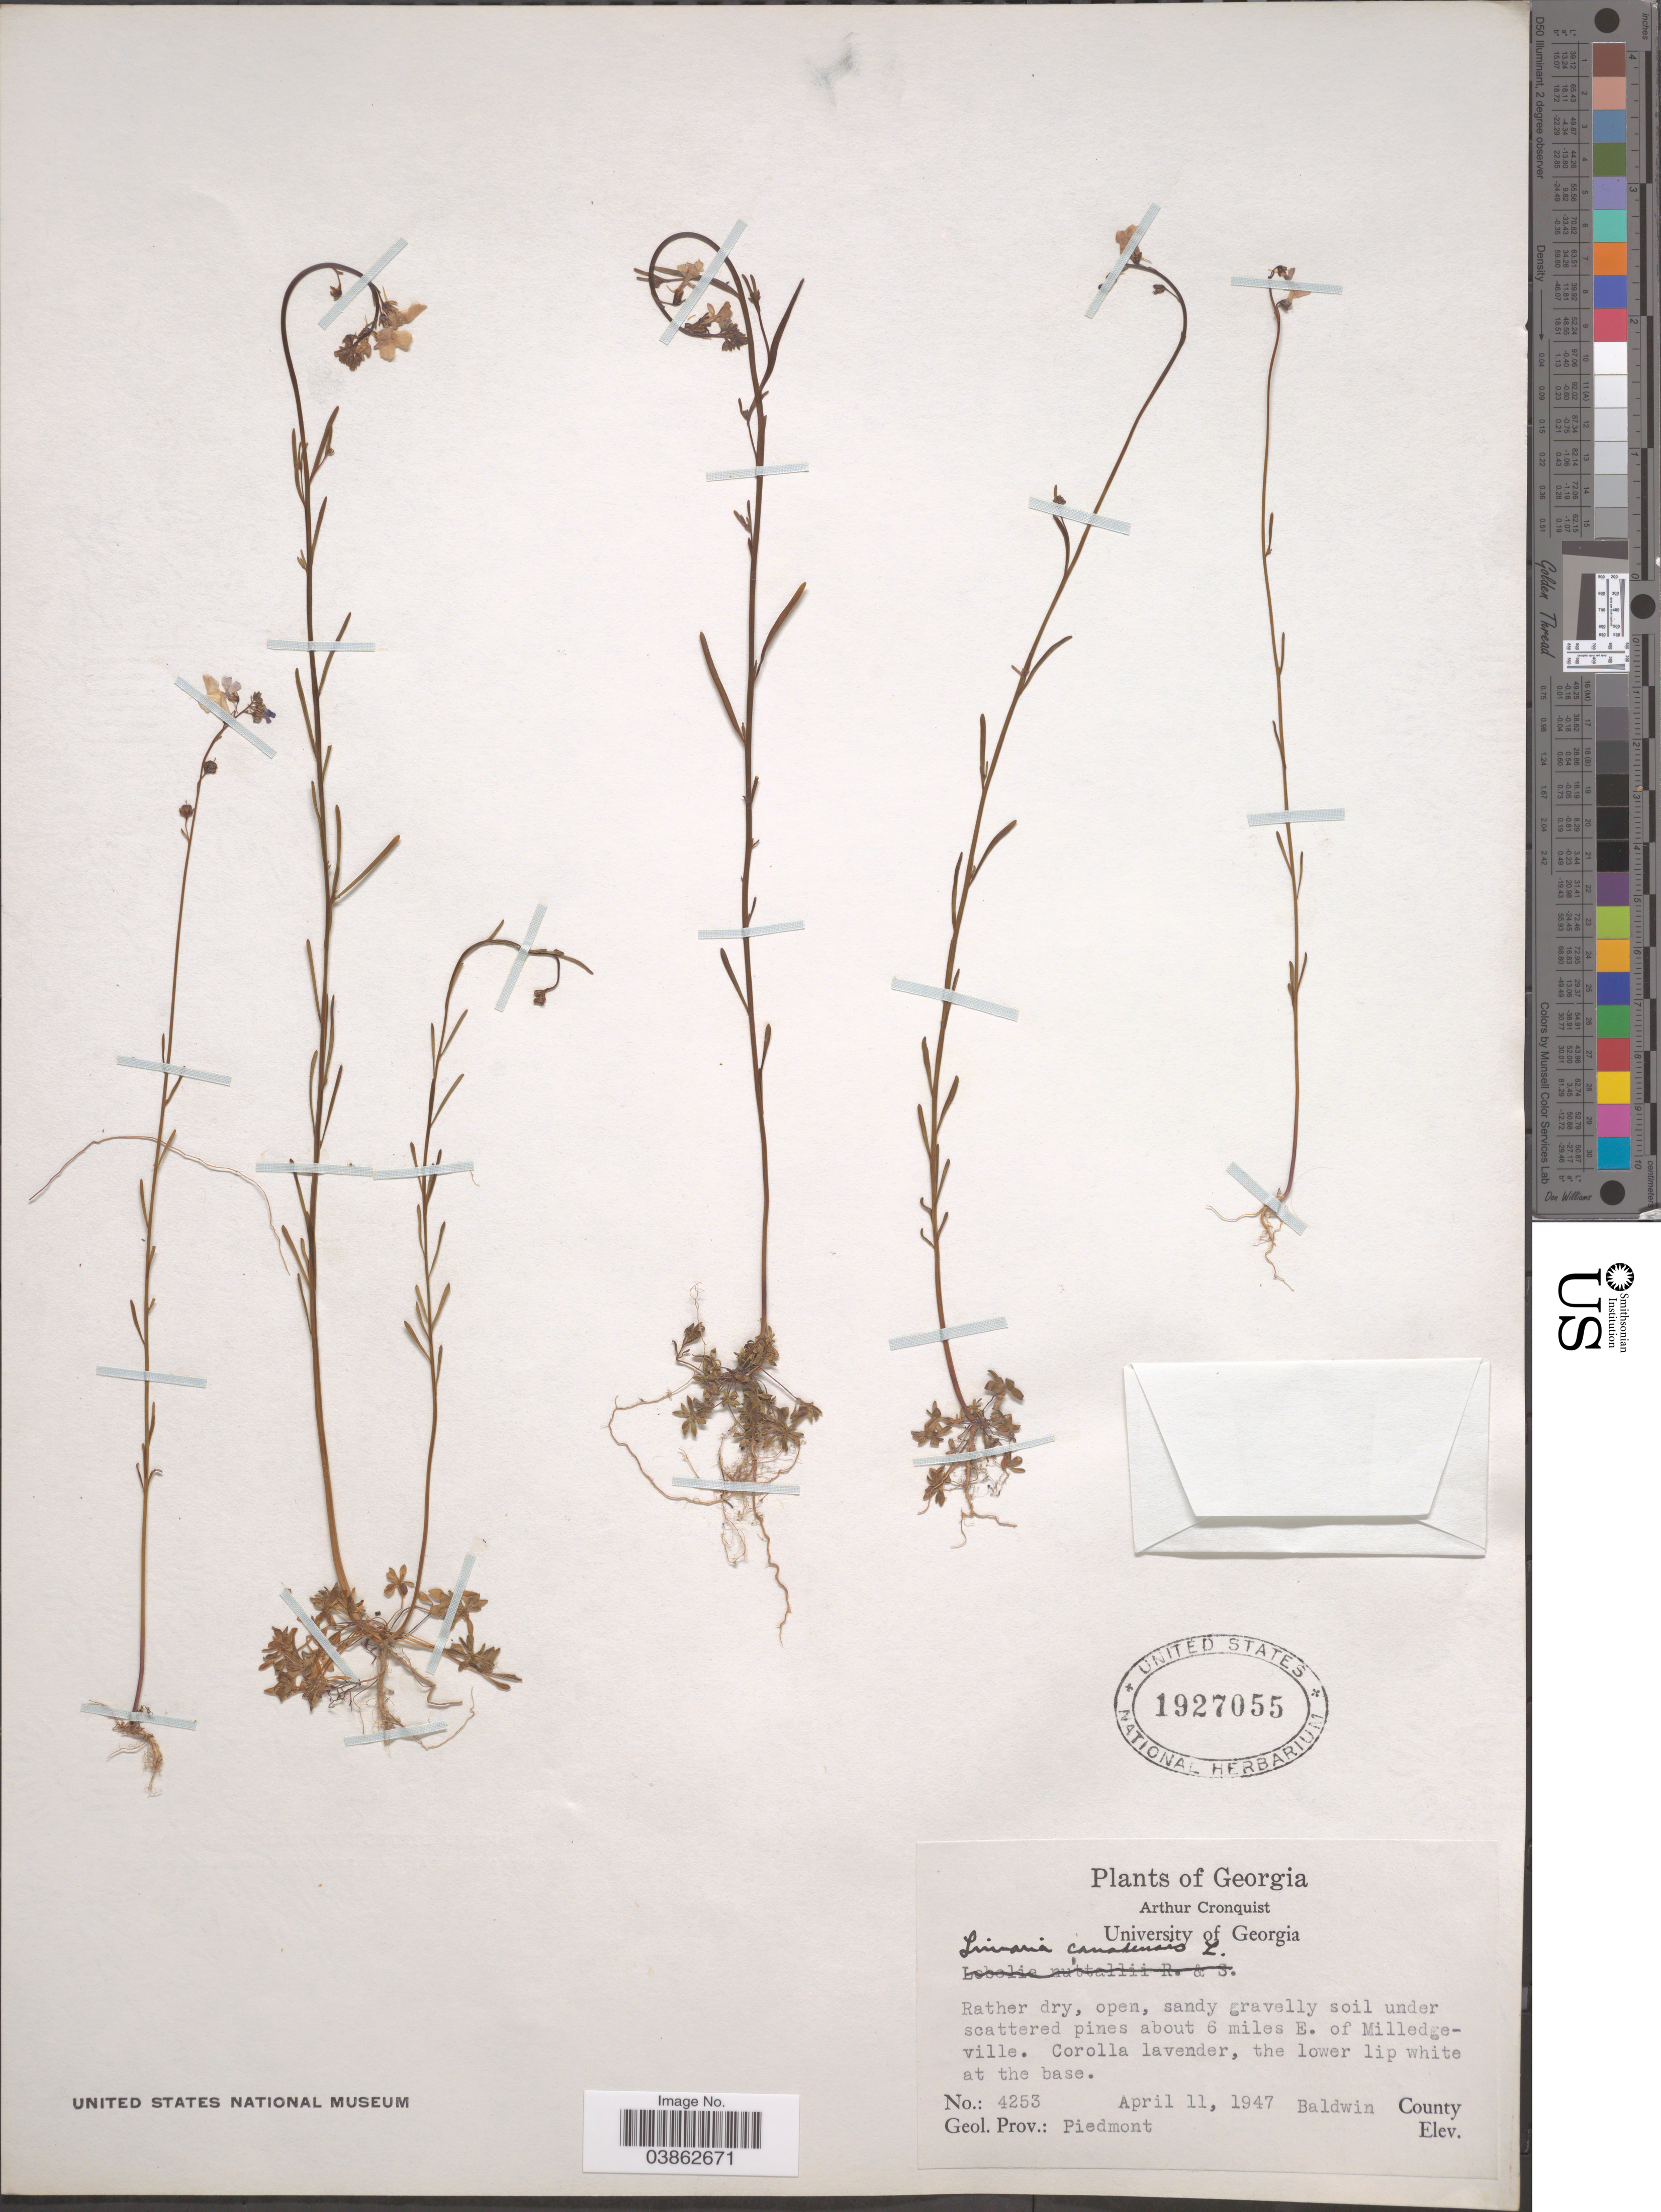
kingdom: Plantae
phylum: Tracheophyta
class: Magnoliopsida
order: Lamiales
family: Plantaginaceae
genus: Linaria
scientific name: Linaria canadensis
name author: (L.) Dum. Cours.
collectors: A. J. Cronquist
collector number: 4253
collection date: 1947-04-11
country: United States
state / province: Georgia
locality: About 6 miles E. of Milledgesville. Baldwin County. Geol-Prov. : Piedmont.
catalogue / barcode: US 1927055